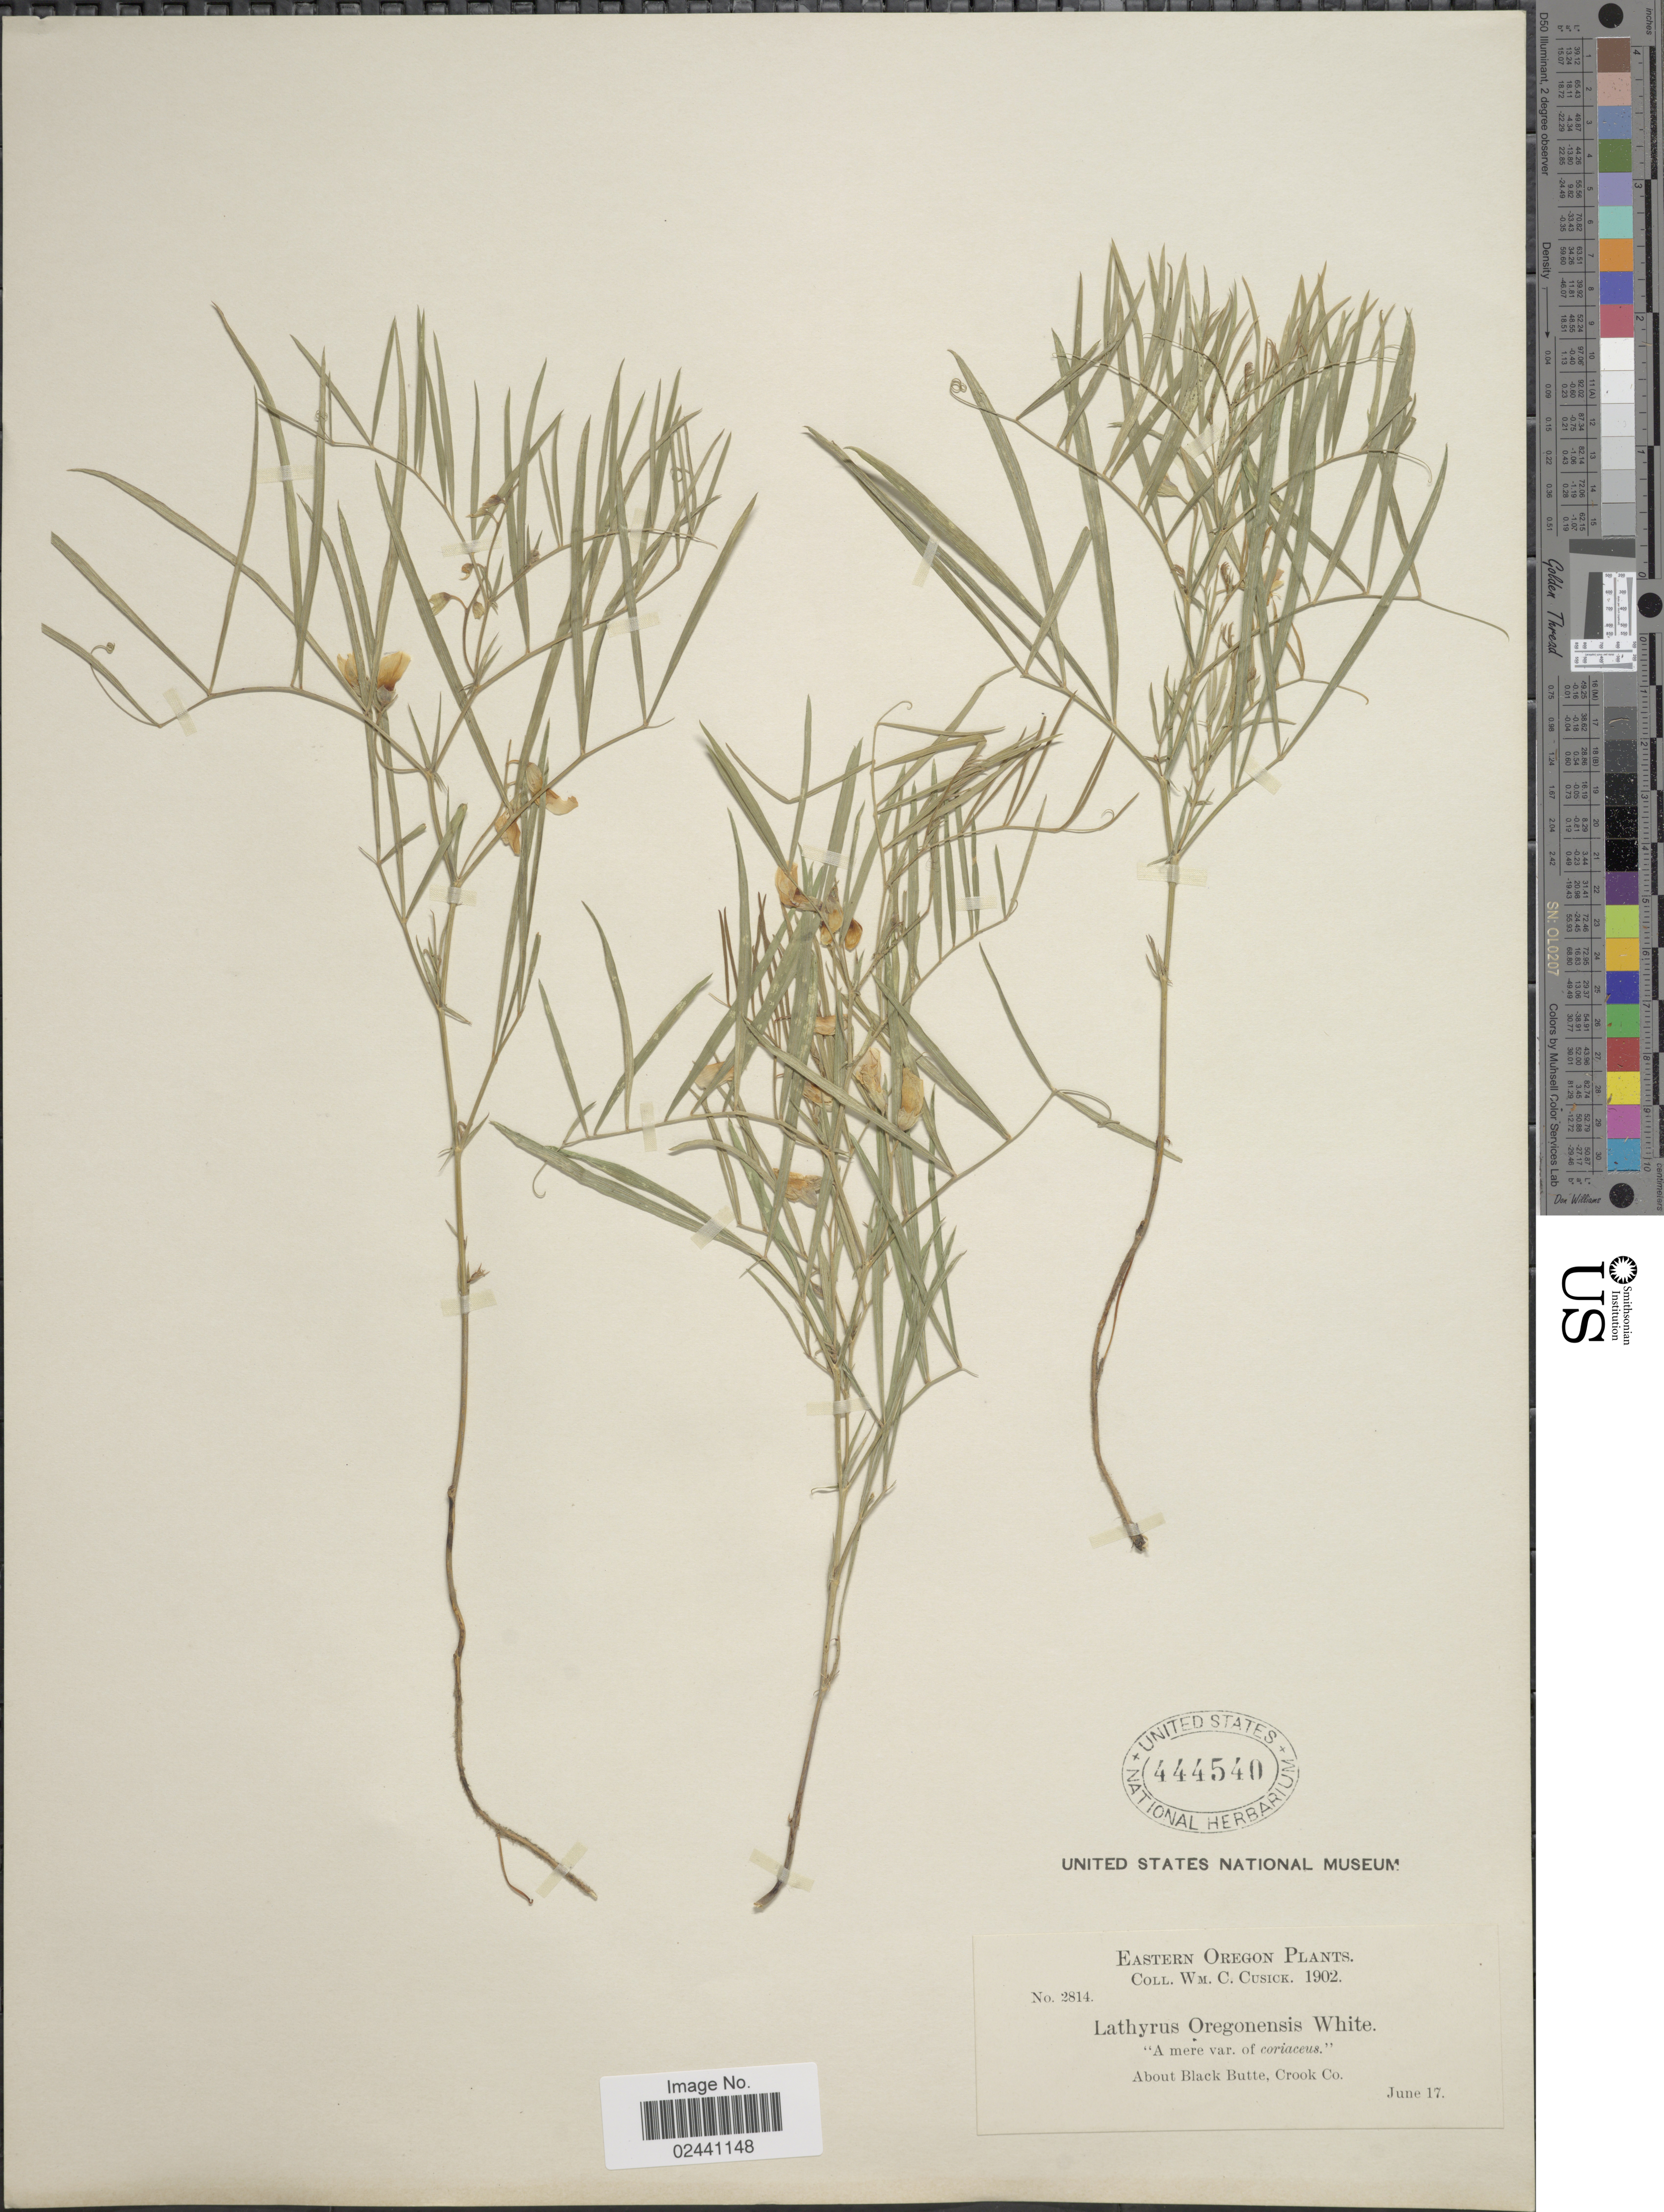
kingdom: Plantae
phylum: Tracheophyta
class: Magnoliopsida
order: Fabales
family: Fabaceae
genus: Lathyrus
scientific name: Lathyrus oregonensis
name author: T.G. White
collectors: W. C. Cusick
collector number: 2814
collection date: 1902-06-17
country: United States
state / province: Oregon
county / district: Crook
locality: Eastern Oregon. About Black Butte, Crook Co.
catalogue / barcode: US 444540